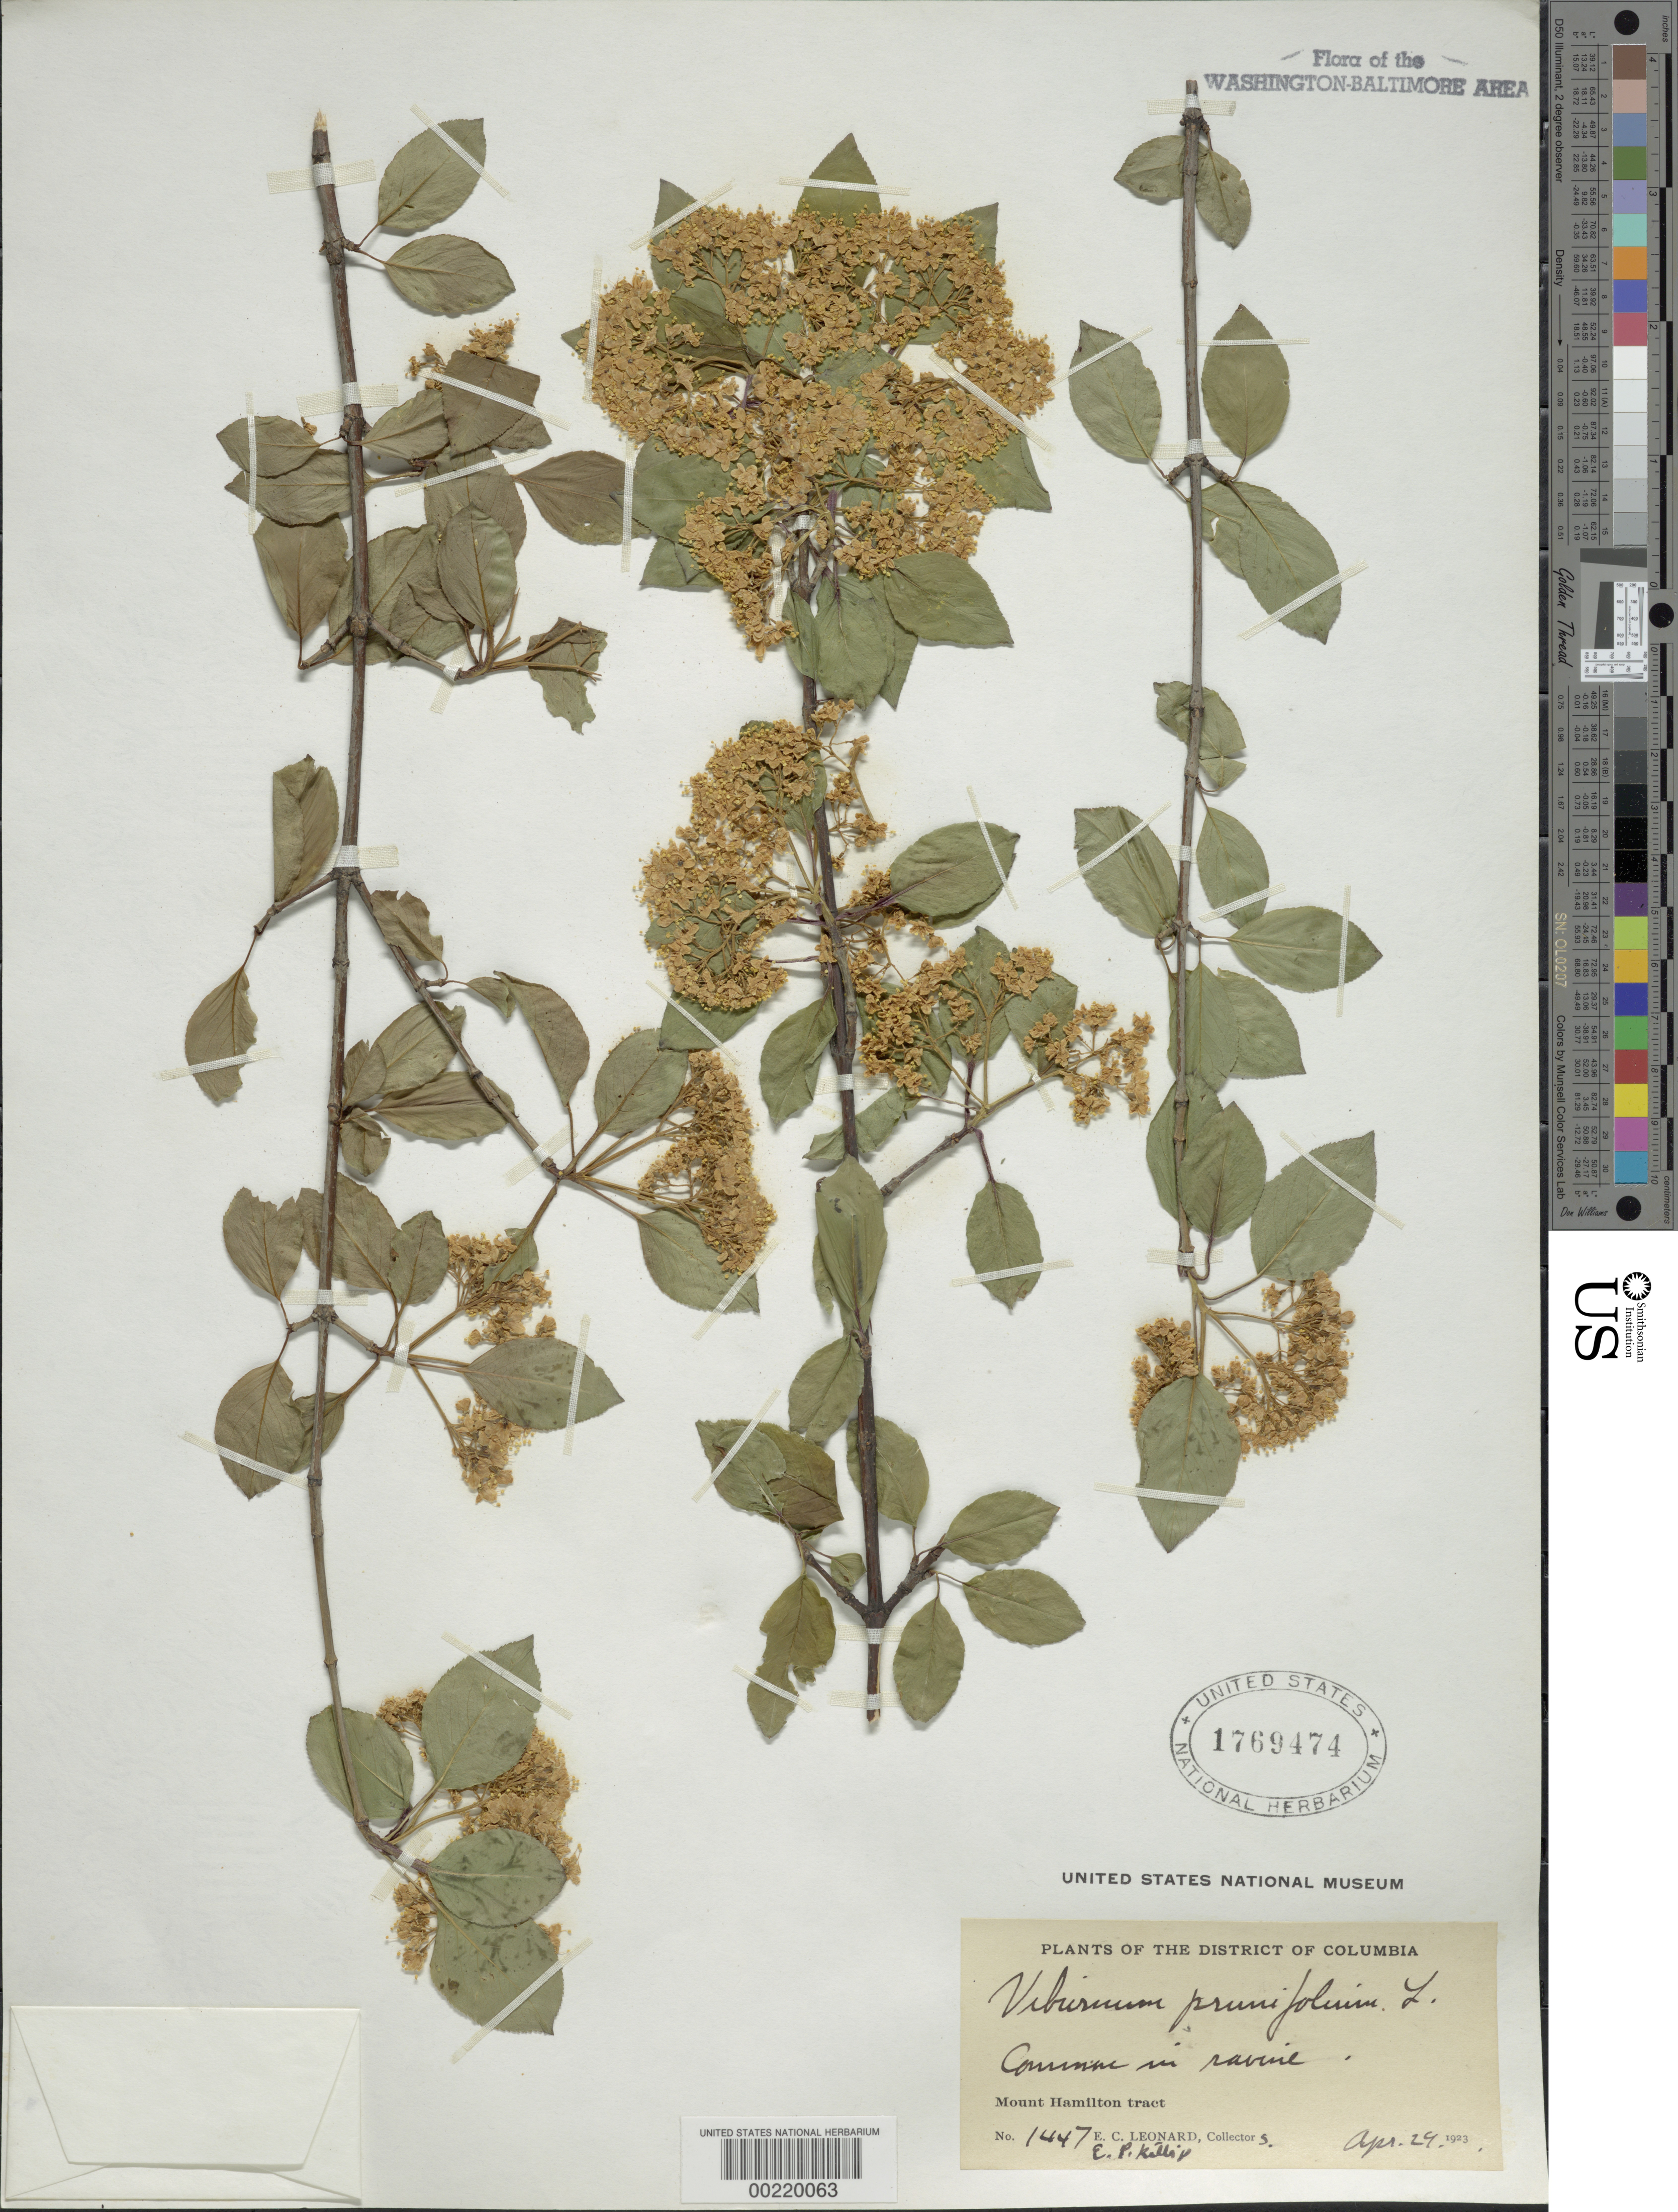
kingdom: Plantae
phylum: Tracheophyta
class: Magnoliopsida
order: Dipsacales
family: Viburnaceae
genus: Viburnum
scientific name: Viburnum prunifolium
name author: L.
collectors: E. C. Leonard & E. P. Killip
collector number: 1447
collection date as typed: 29 Apr 1923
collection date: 1923-04-29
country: United States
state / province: District of Columbia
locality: Mount Hamilton Tract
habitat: Ravine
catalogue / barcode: US 1769474